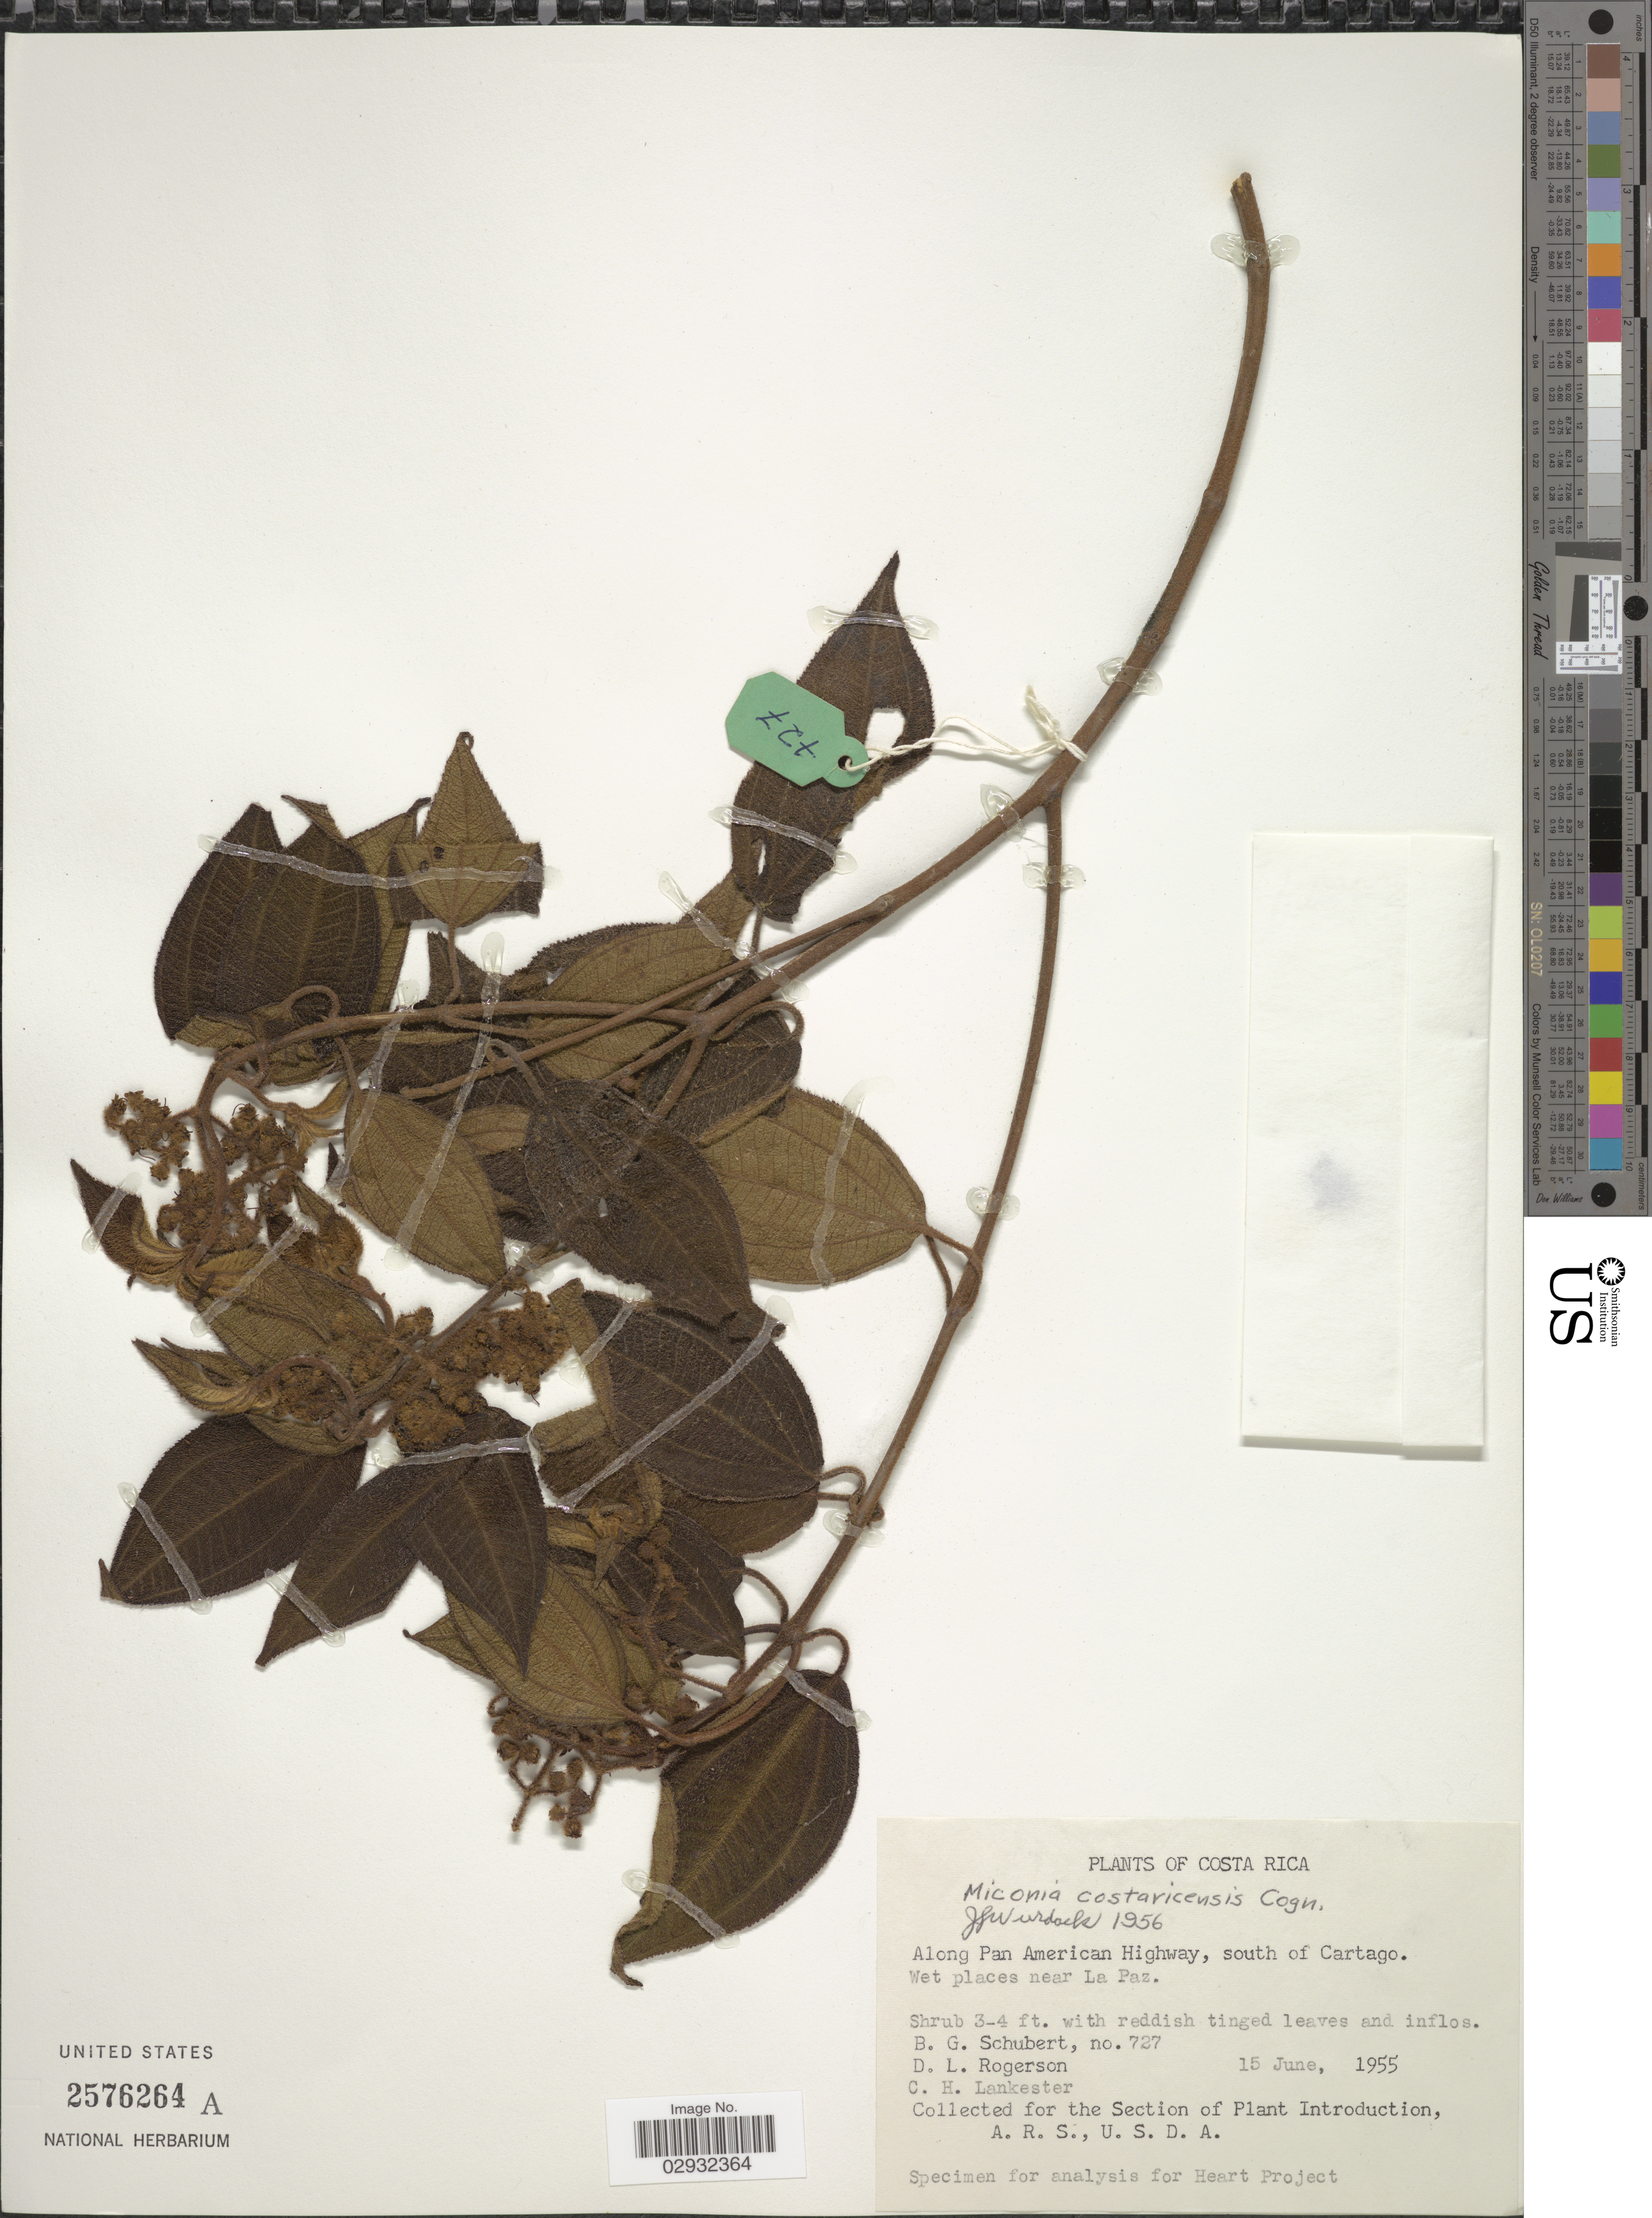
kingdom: Plantae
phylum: Tracheophyta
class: Magnoliopsida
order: Myrtales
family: Melastomataceae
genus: Miconia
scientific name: Miconia costaricensis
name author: Cogn.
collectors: B. Schubert, D. Rogerson & C. H. Lankester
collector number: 727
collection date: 1955-06-15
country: Costa Rica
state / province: Cartago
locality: Along Pan American Highway, south of Cartago. Wet places near La Paz.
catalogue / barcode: US 2576264A